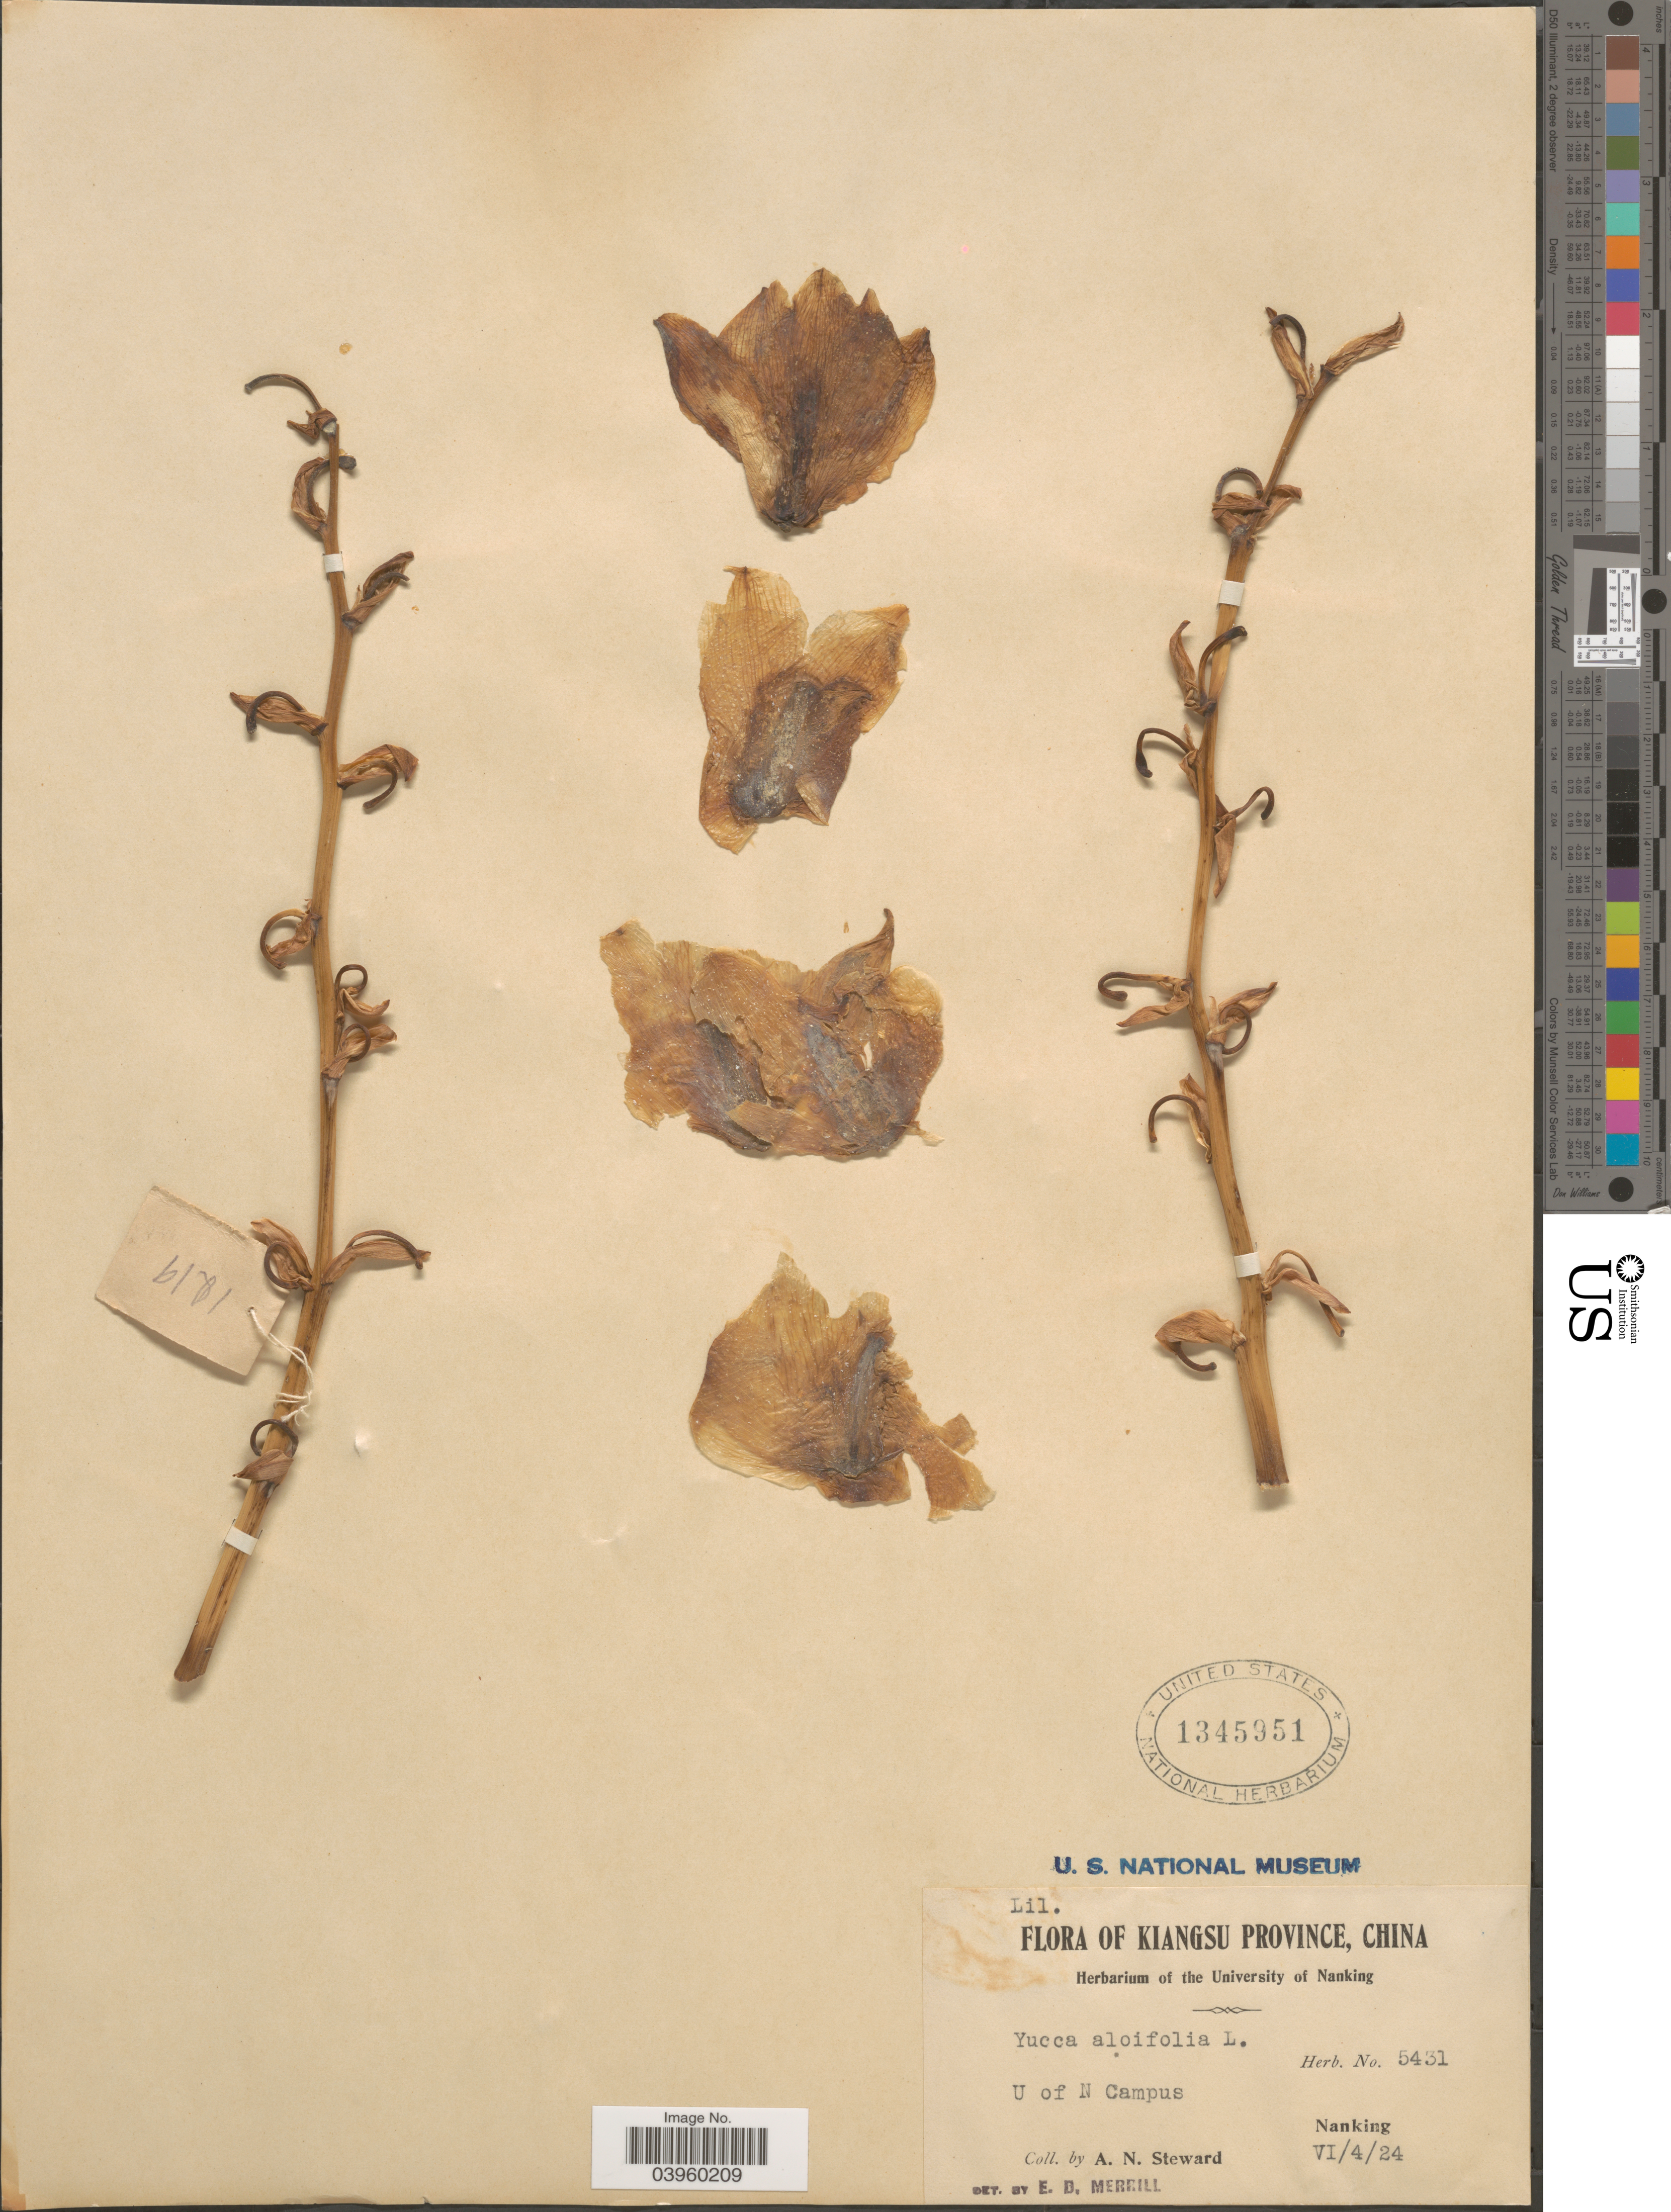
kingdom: Plantae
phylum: Tracheophyta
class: Liliopsida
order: Asparagales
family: Asparagaceae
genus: Yucca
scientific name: Yucca aloifolia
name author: L.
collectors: A. N. Steward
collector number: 5431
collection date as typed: Transcribed d/m/y: 4/6/24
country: China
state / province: Jiangsu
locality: Kiangsu Province. U of N Campus. Nanking.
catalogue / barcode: US 1345951